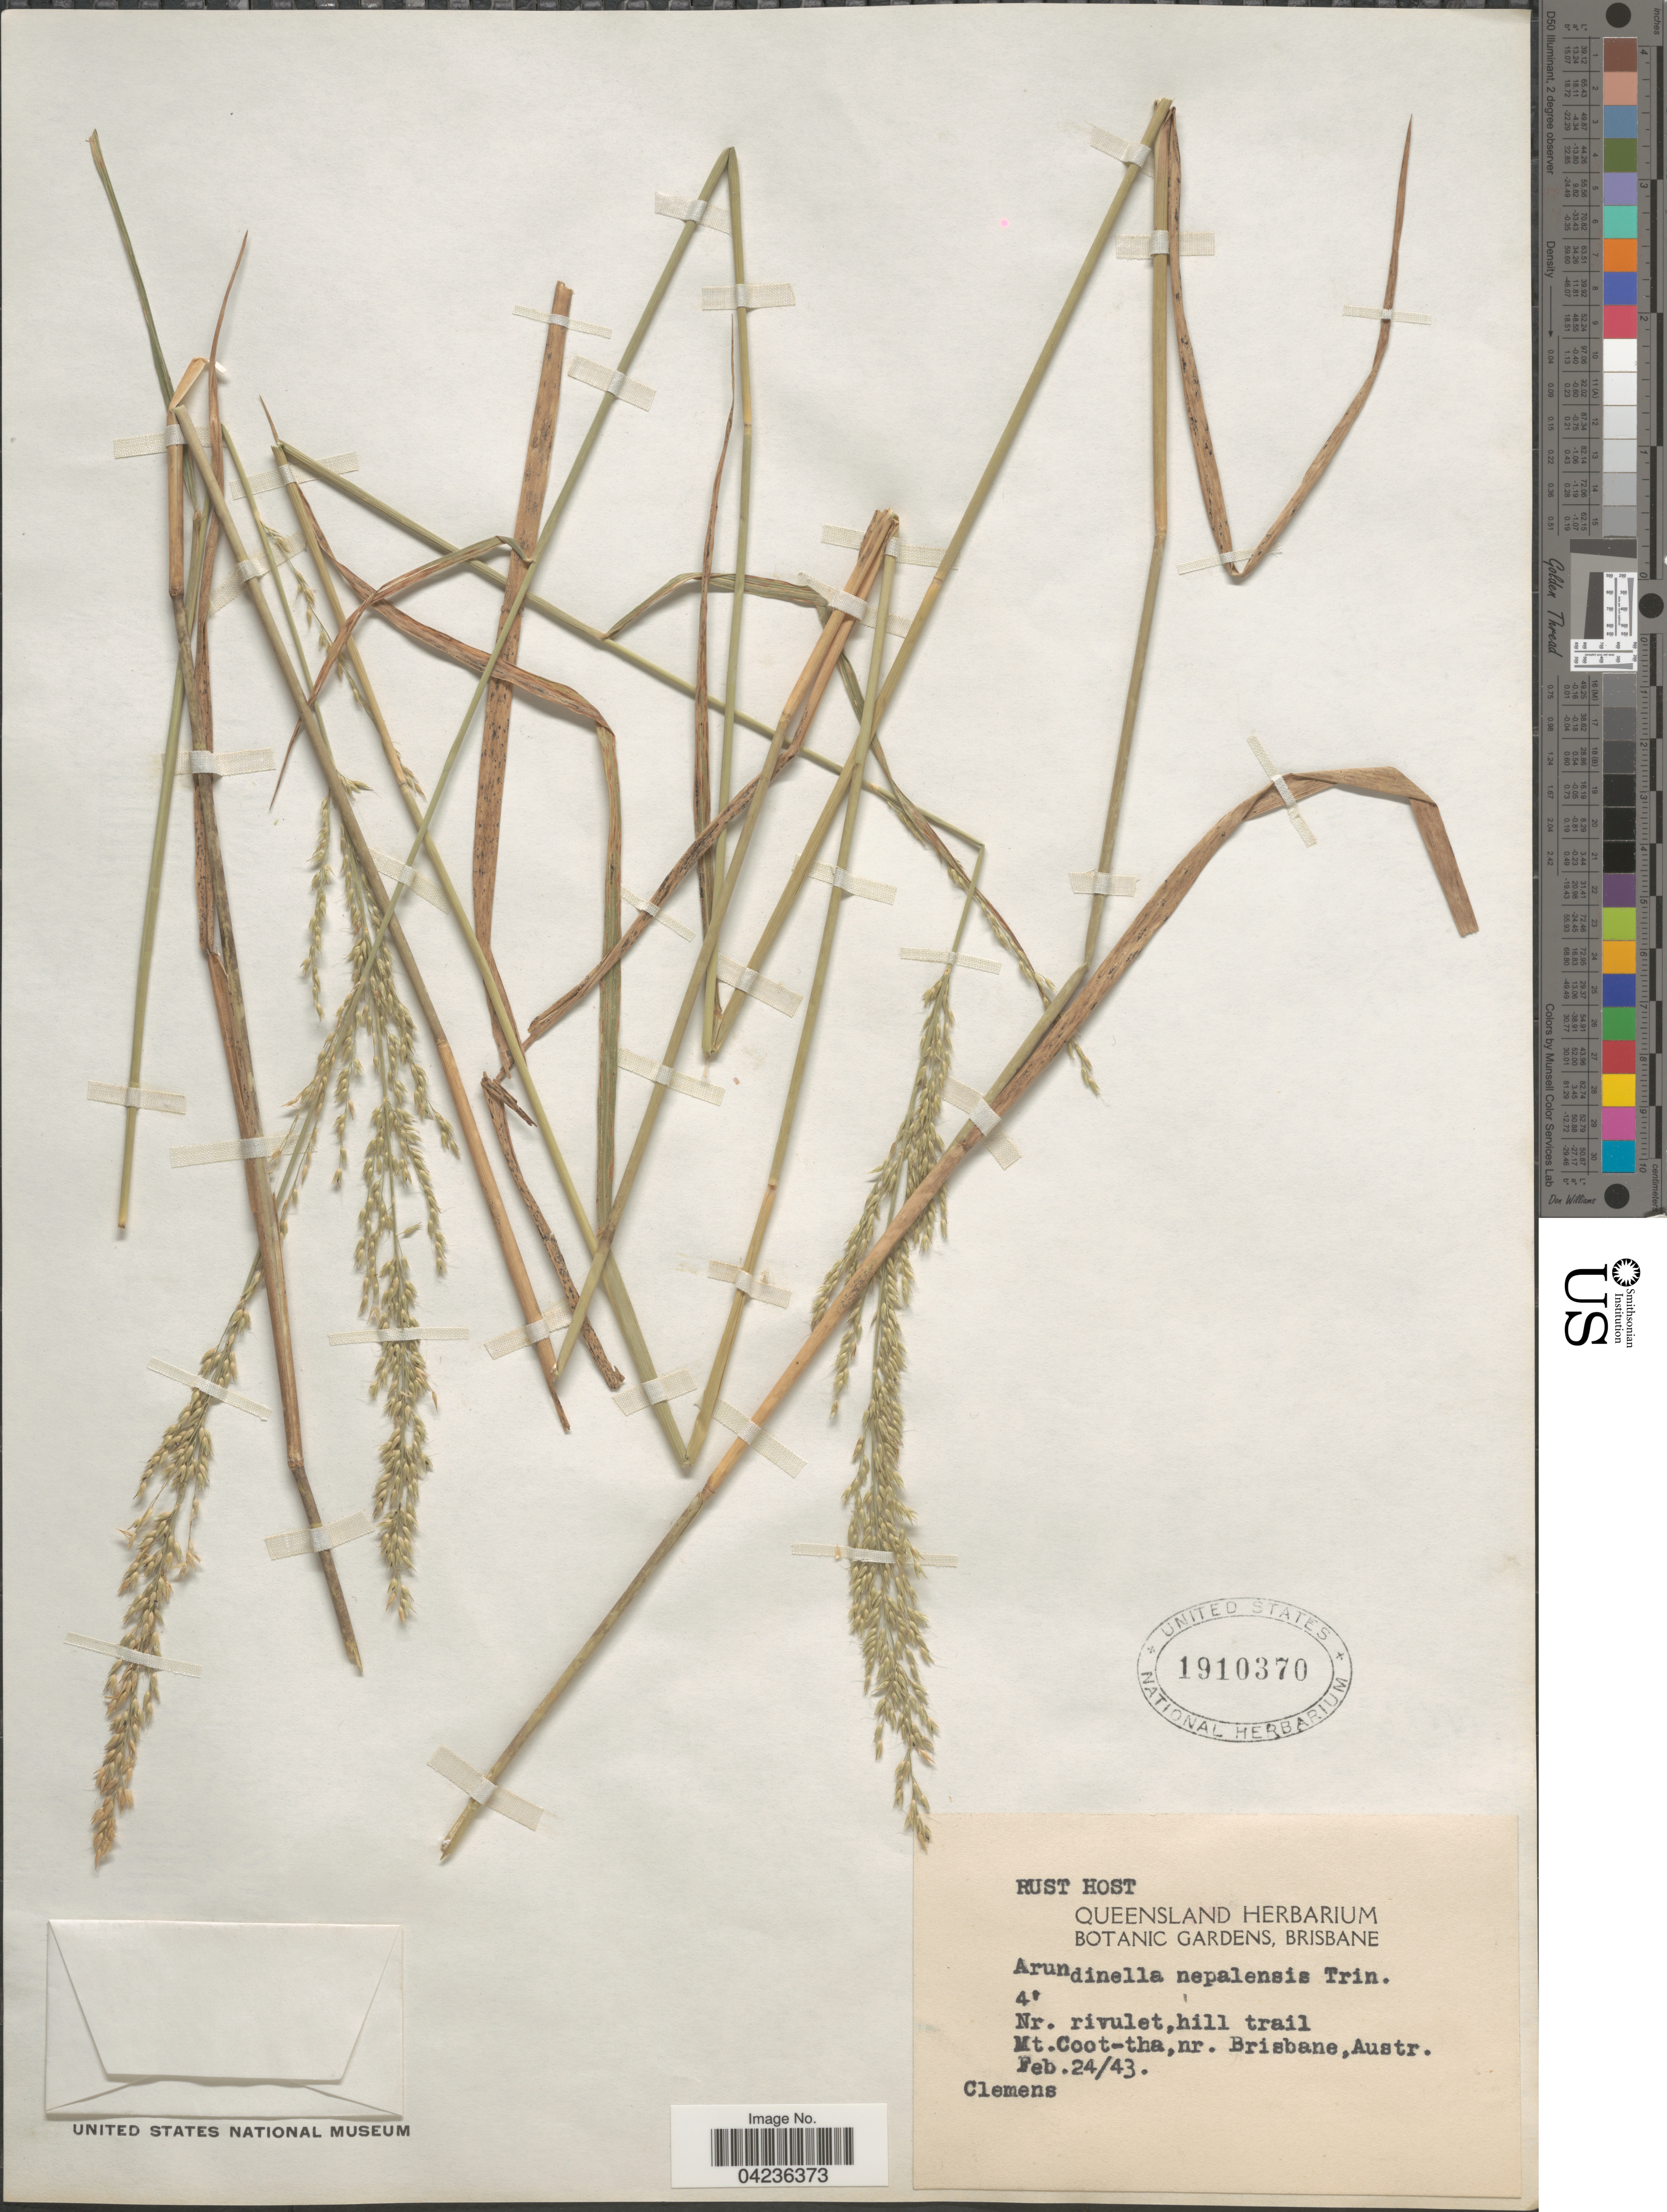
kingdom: Plantae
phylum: Tracheophyta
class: Liliopsida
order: Poales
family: Poaceae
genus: Arundinella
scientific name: Arundinella nepalensis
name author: Trin.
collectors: -. Clemens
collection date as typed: Transcribed d/m/y: 24/2/43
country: Australia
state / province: Queensland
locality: Rust Host [unsure placement] Mt. Coot-tha, nr. Brisbane.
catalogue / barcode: US 1910370